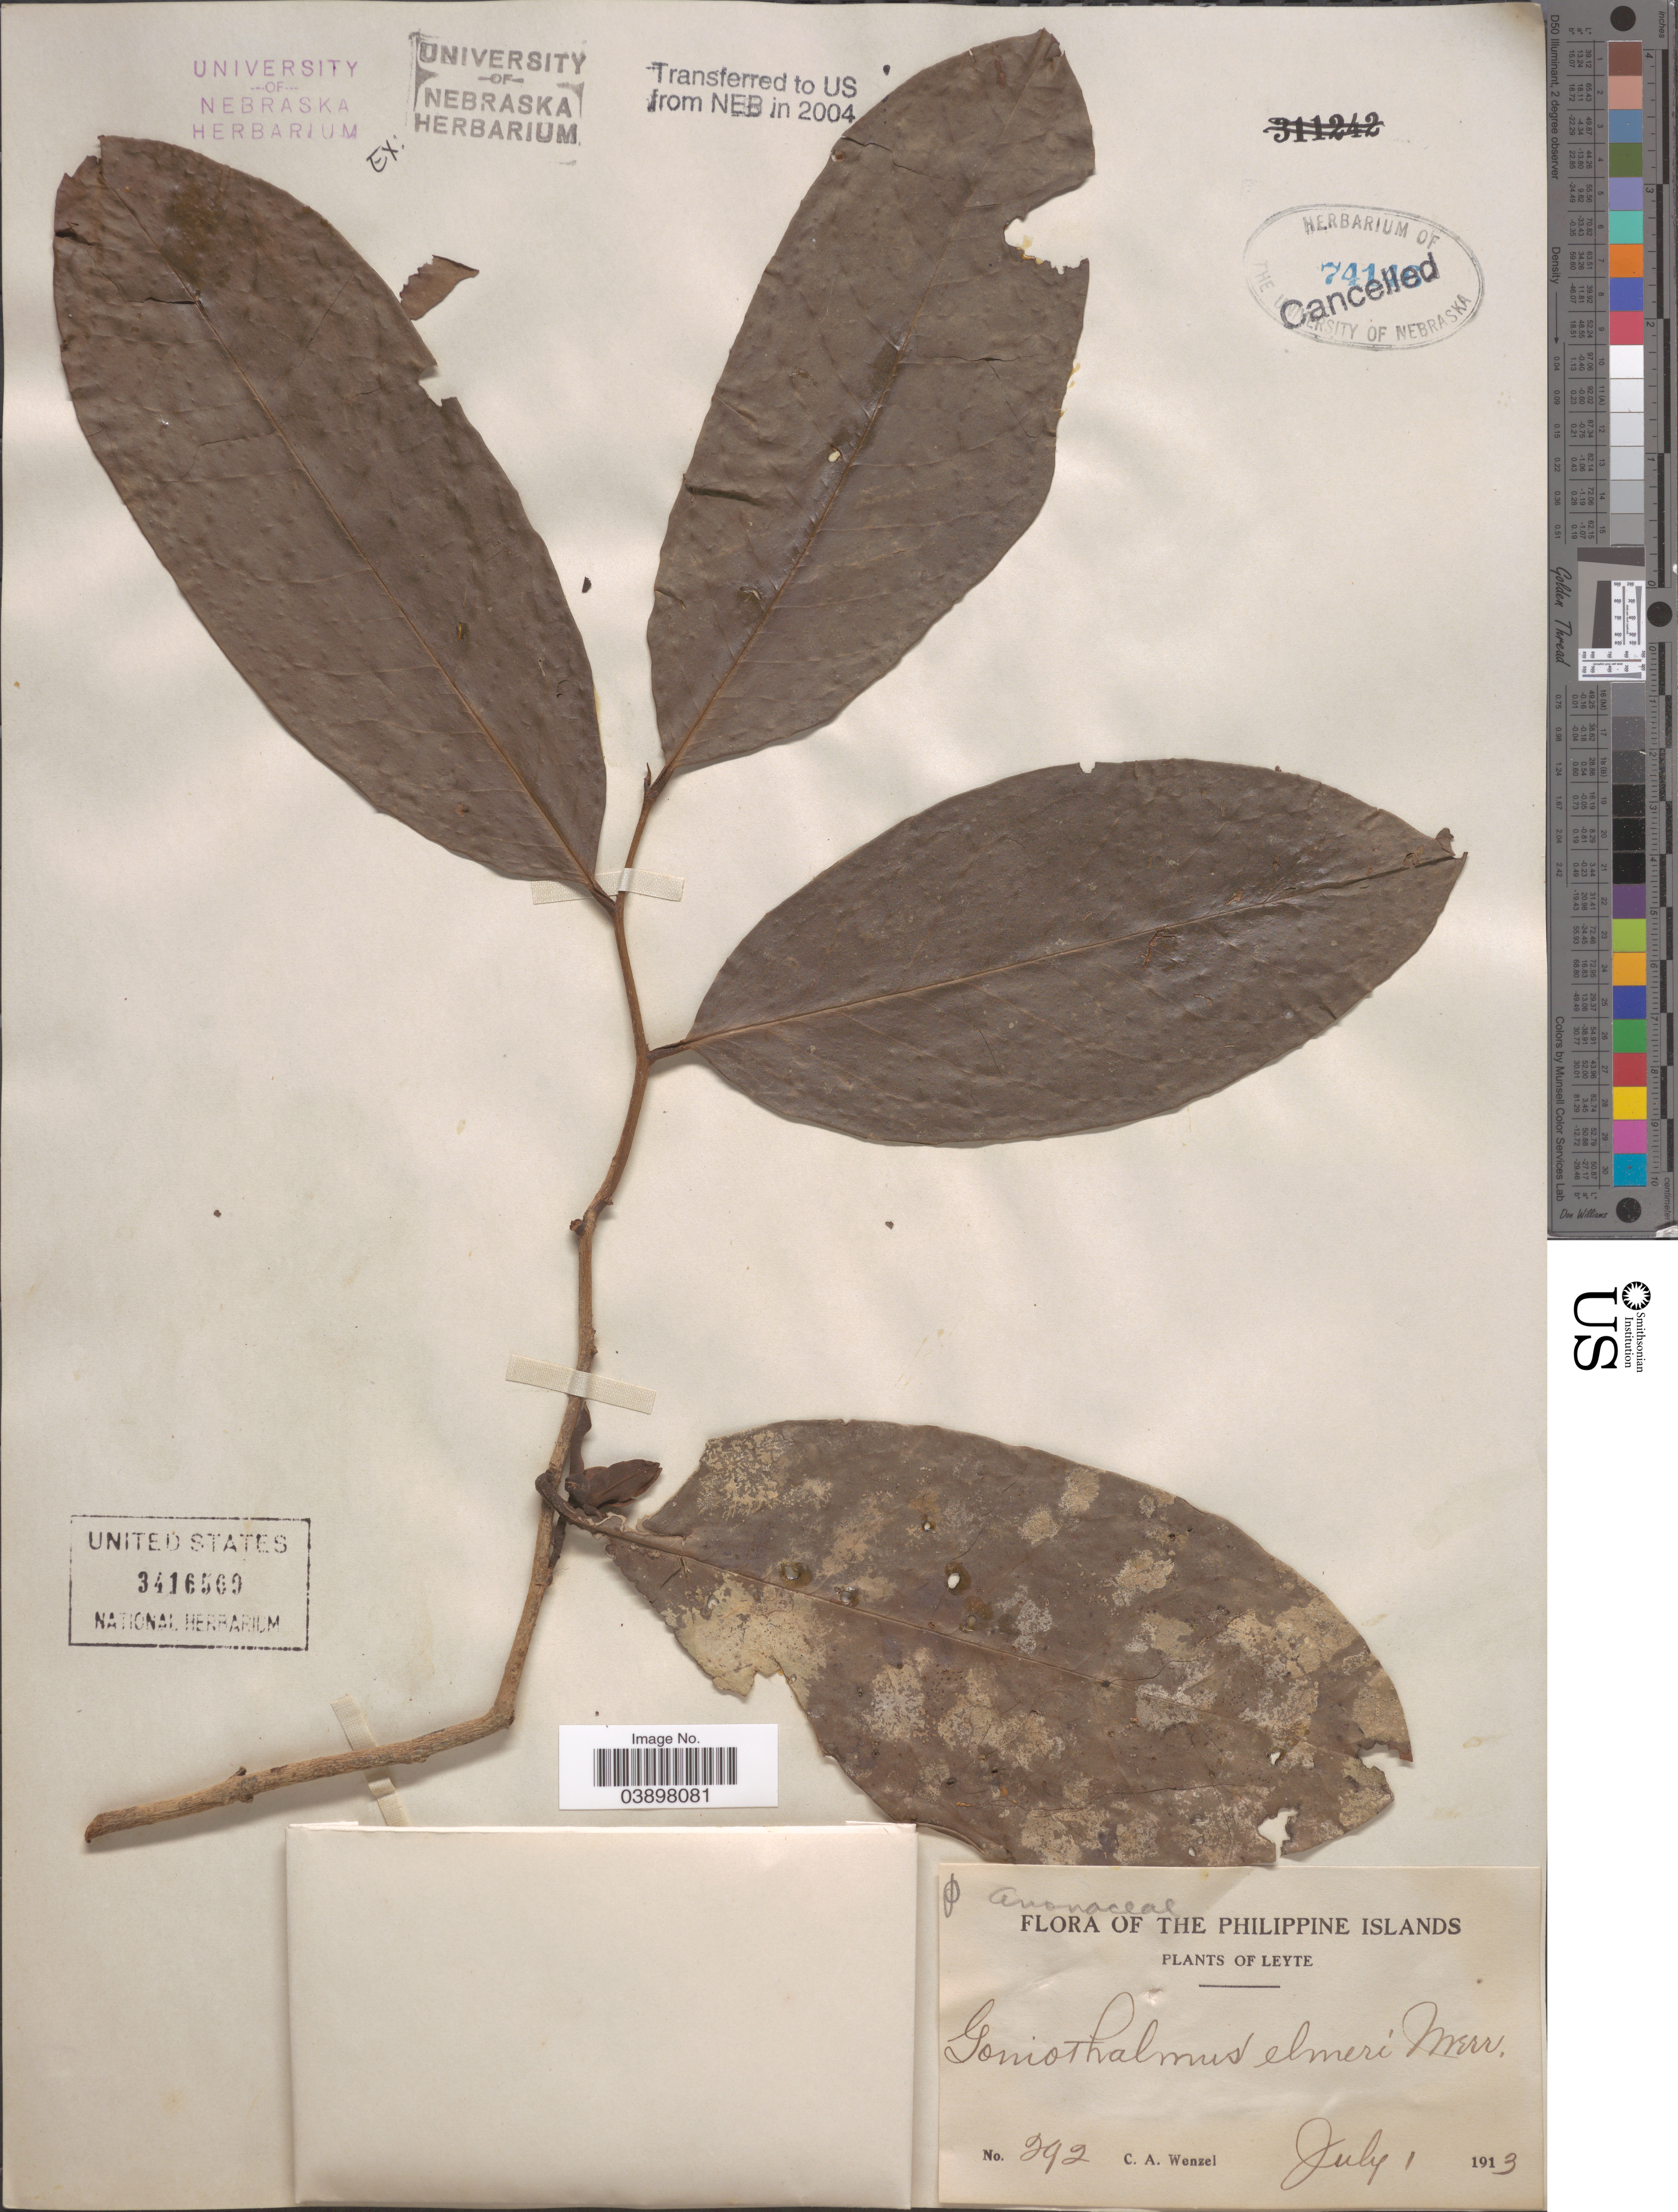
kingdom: Plantae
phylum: Tracheophyta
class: Magnoliopsida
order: Magnoliales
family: Annonaceae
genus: Goniothalamus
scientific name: Goniothalamus elmeri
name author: Merr.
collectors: C. Wenzel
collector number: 292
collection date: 1913-07-01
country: Philippines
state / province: Eastern Visayas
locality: Leyte.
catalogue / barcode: US 3416569